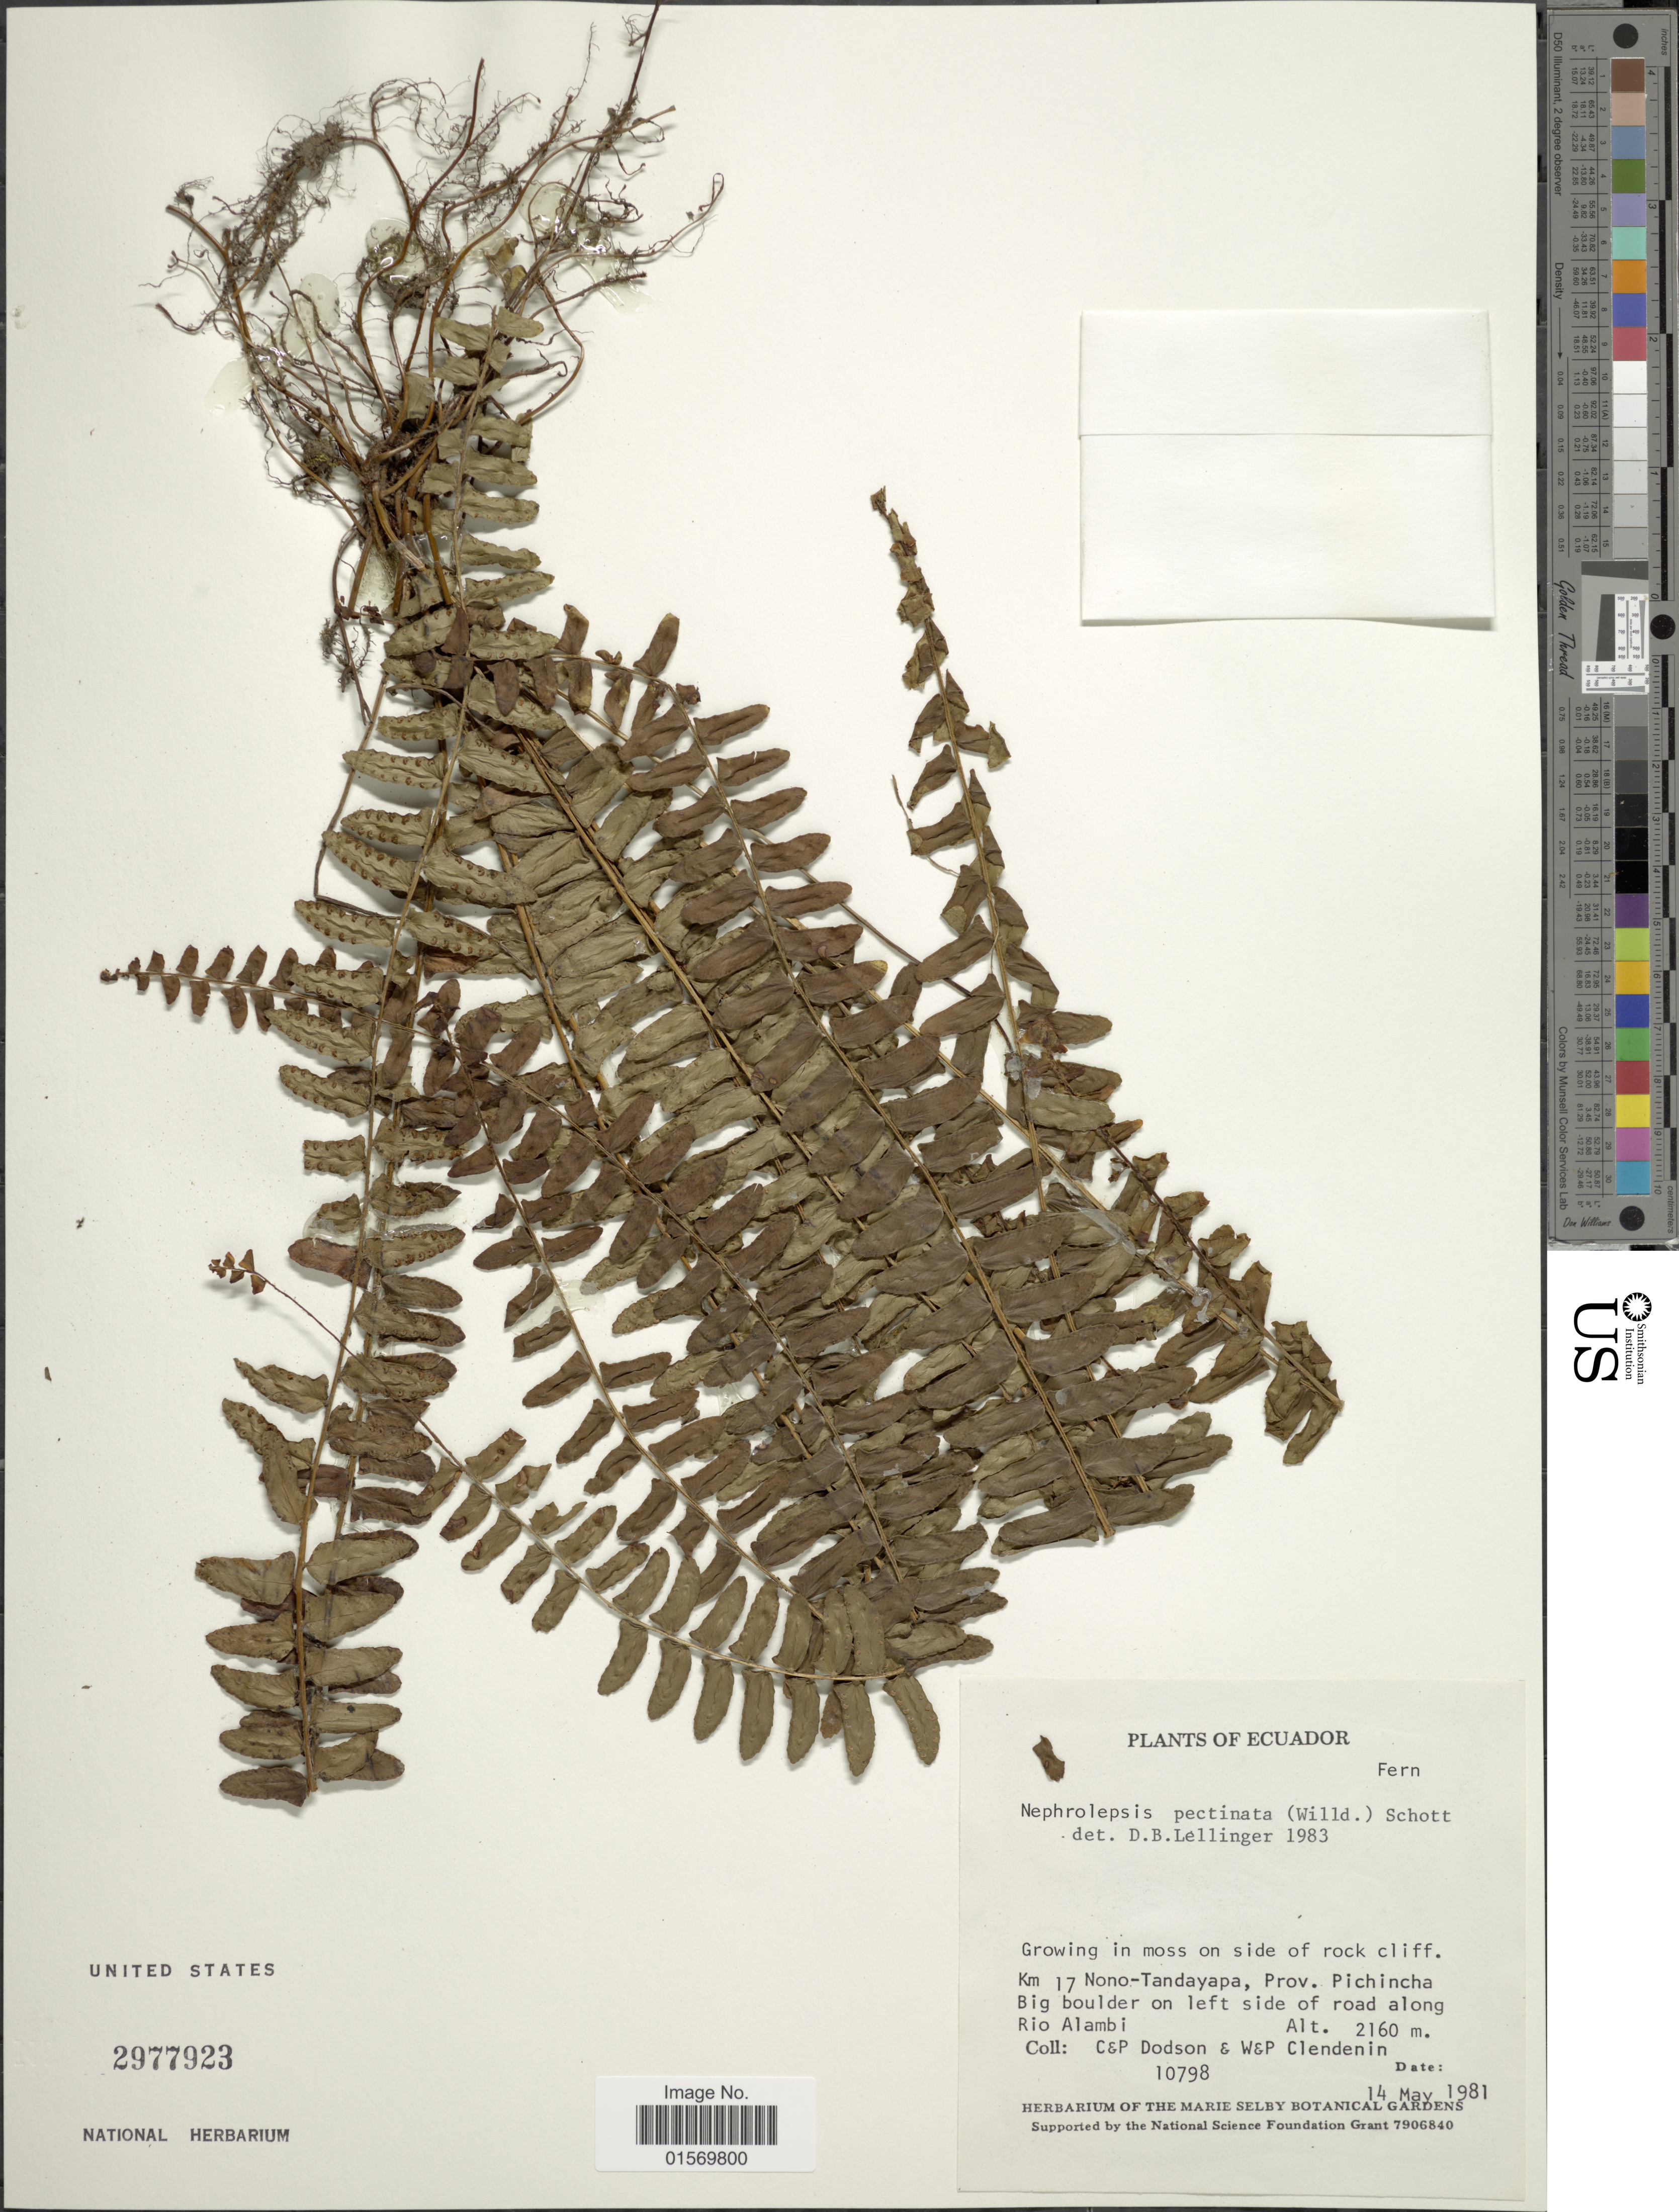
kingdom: Plantae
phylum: Tracheophyta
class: Polypodiopsida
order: Polypodiales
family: Nephrolepidaceae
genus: Nephrolepis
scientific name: Nephrolepis pectinata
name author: (Willd.) Schott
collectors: C. Dodson, P. M. Dodson, W. Clendenin & P. Clendenin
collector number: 10798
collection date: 1981-05-14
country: Ecuador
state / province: Pichincha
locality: On side of rock cliff, Km. 17 Nono-Tandayapa, big boulder on left side of road along Rio Alambi.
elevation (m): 2160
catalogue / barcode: US 2977923